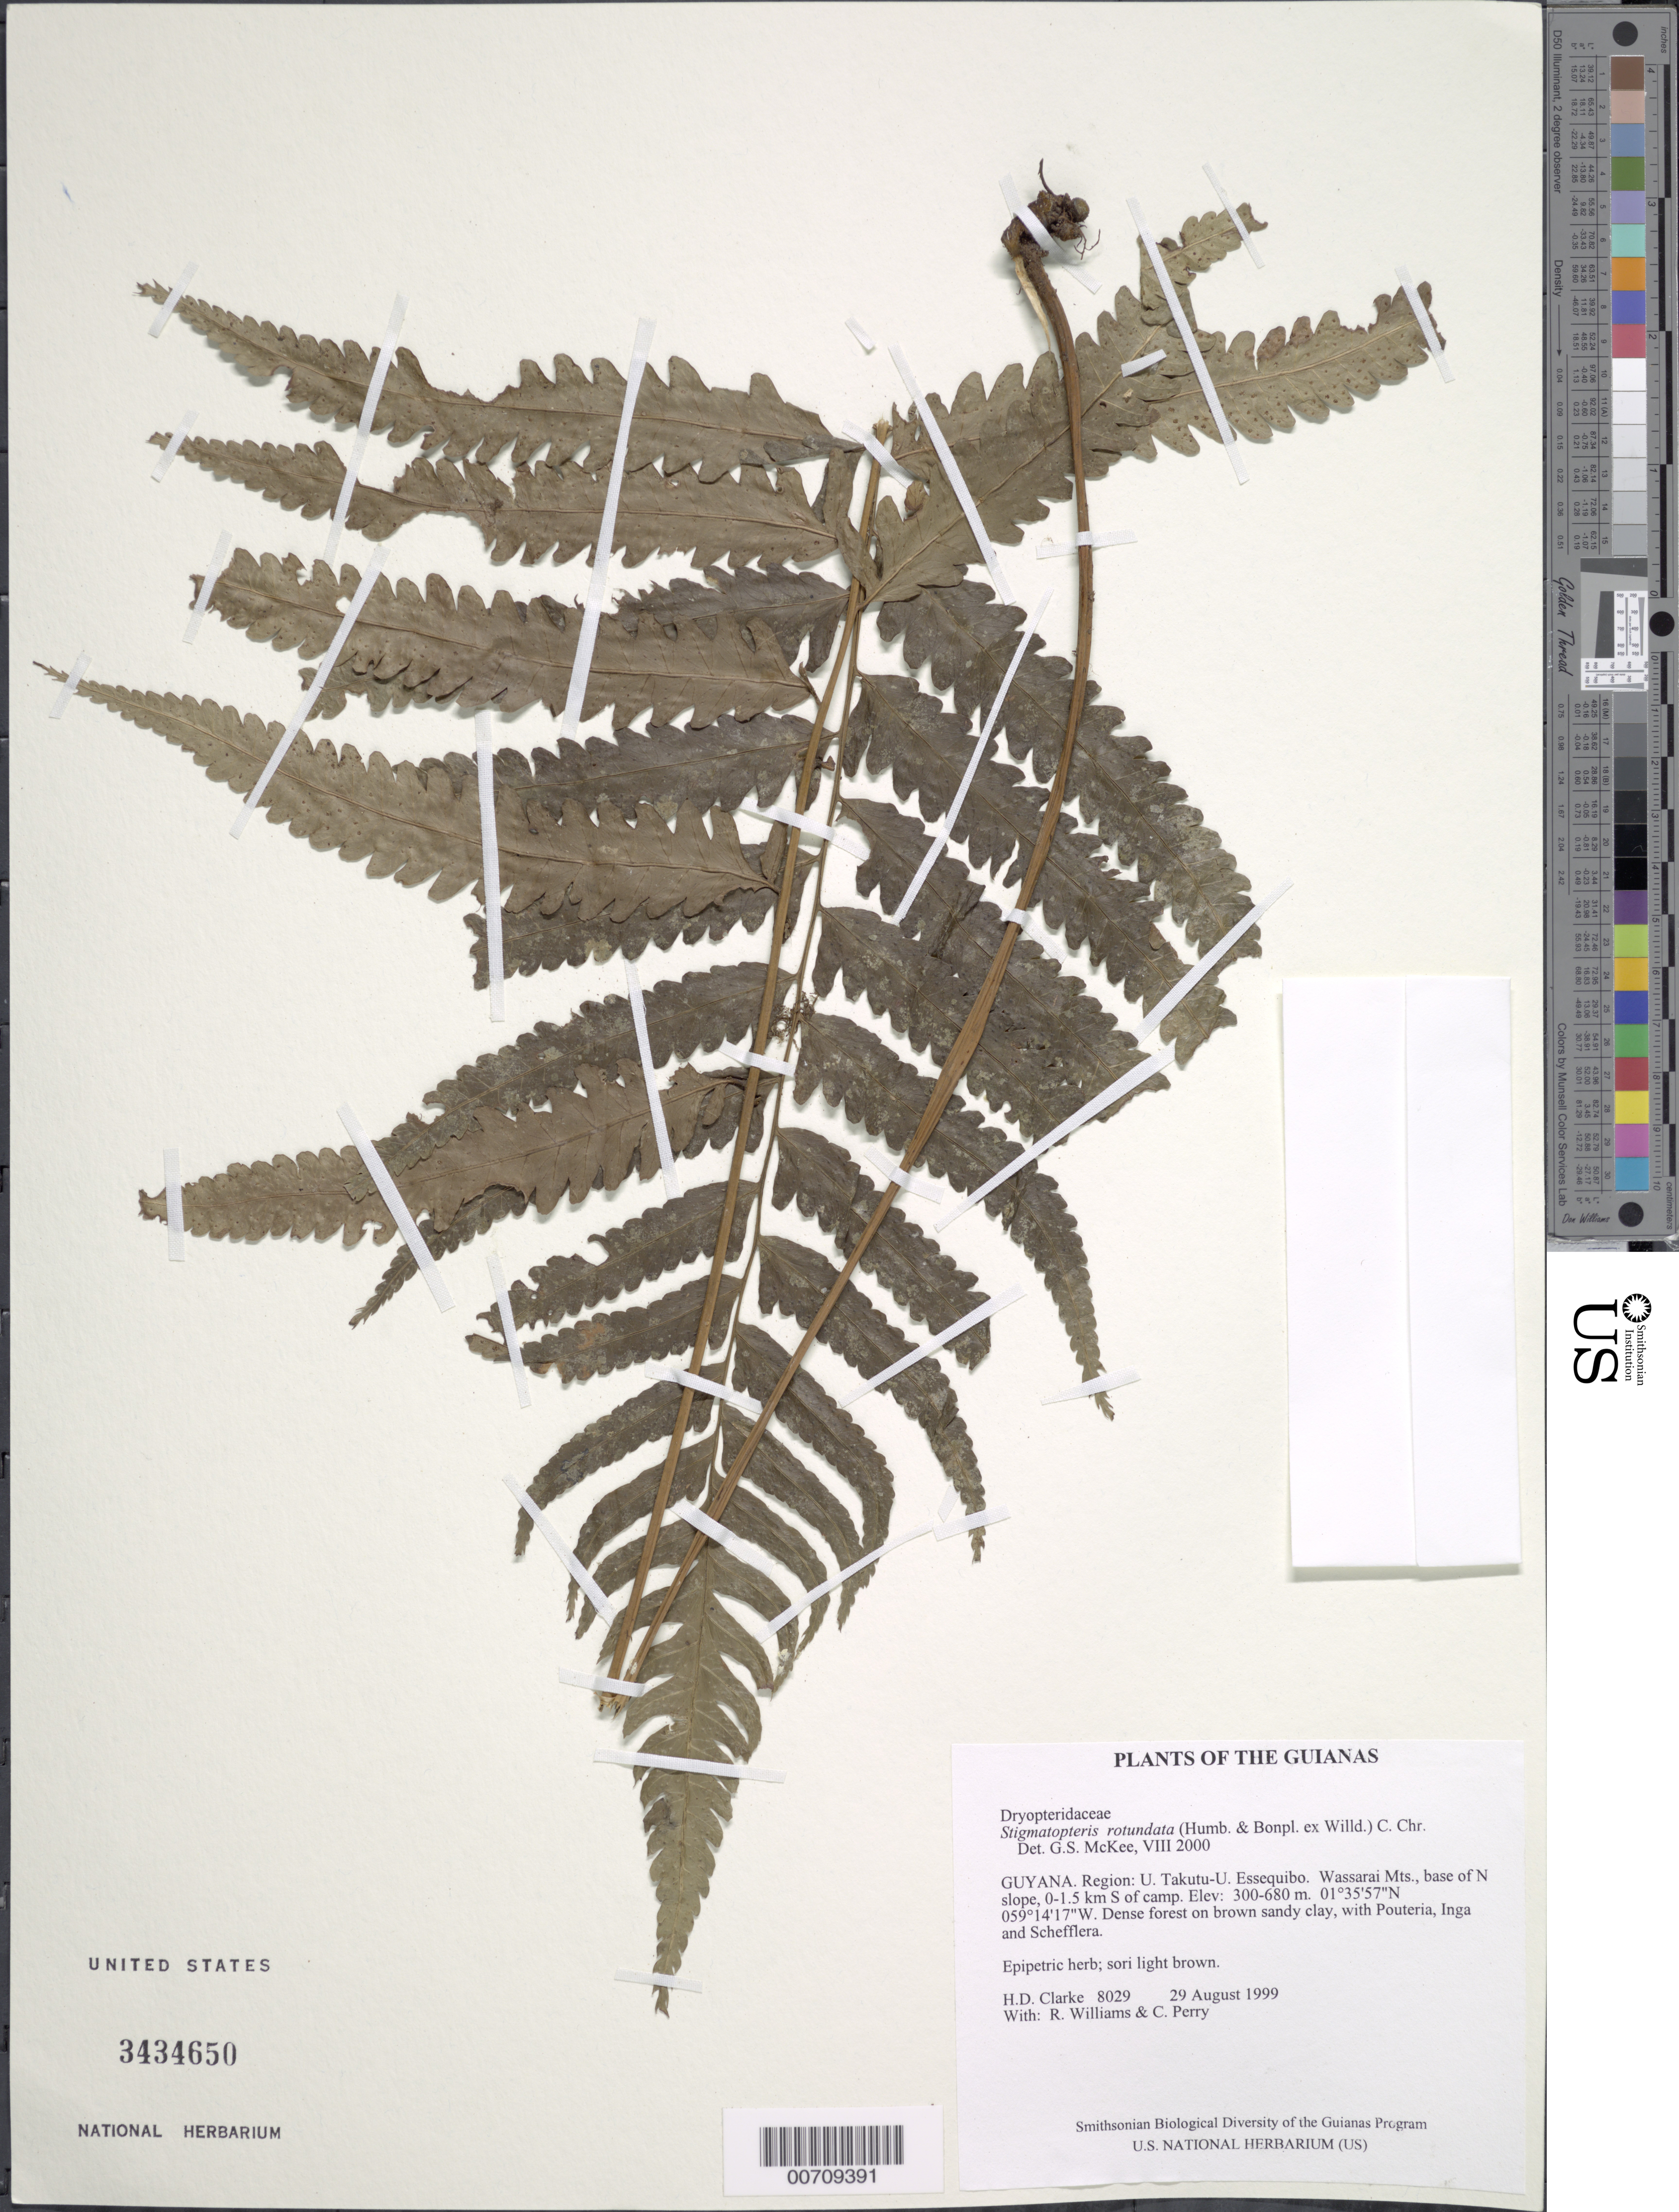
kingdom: Plantae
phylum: Tracheophyta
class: Polypodiopsida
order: Polypodiales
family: Dryopteridaceae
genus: Stigmatopteris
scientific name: Stigmatopteris rotundata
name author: (Willd.) C. Chr.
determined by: McKee, G. S., (US), NMNH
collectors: H. D. Clarke, R. Williams & C. Perry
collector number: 8029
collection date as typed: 29 August 1999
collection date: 1999-08-29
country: Guyana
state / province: U. Takutu-U. Essequibo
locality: Wassarai Mts., base of N slope, 0-1.5 km S of camp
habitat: Dense forest on brown sandy clay, with Pouteria, Inga and Schefflera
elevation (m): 300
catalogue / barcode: US 3434650